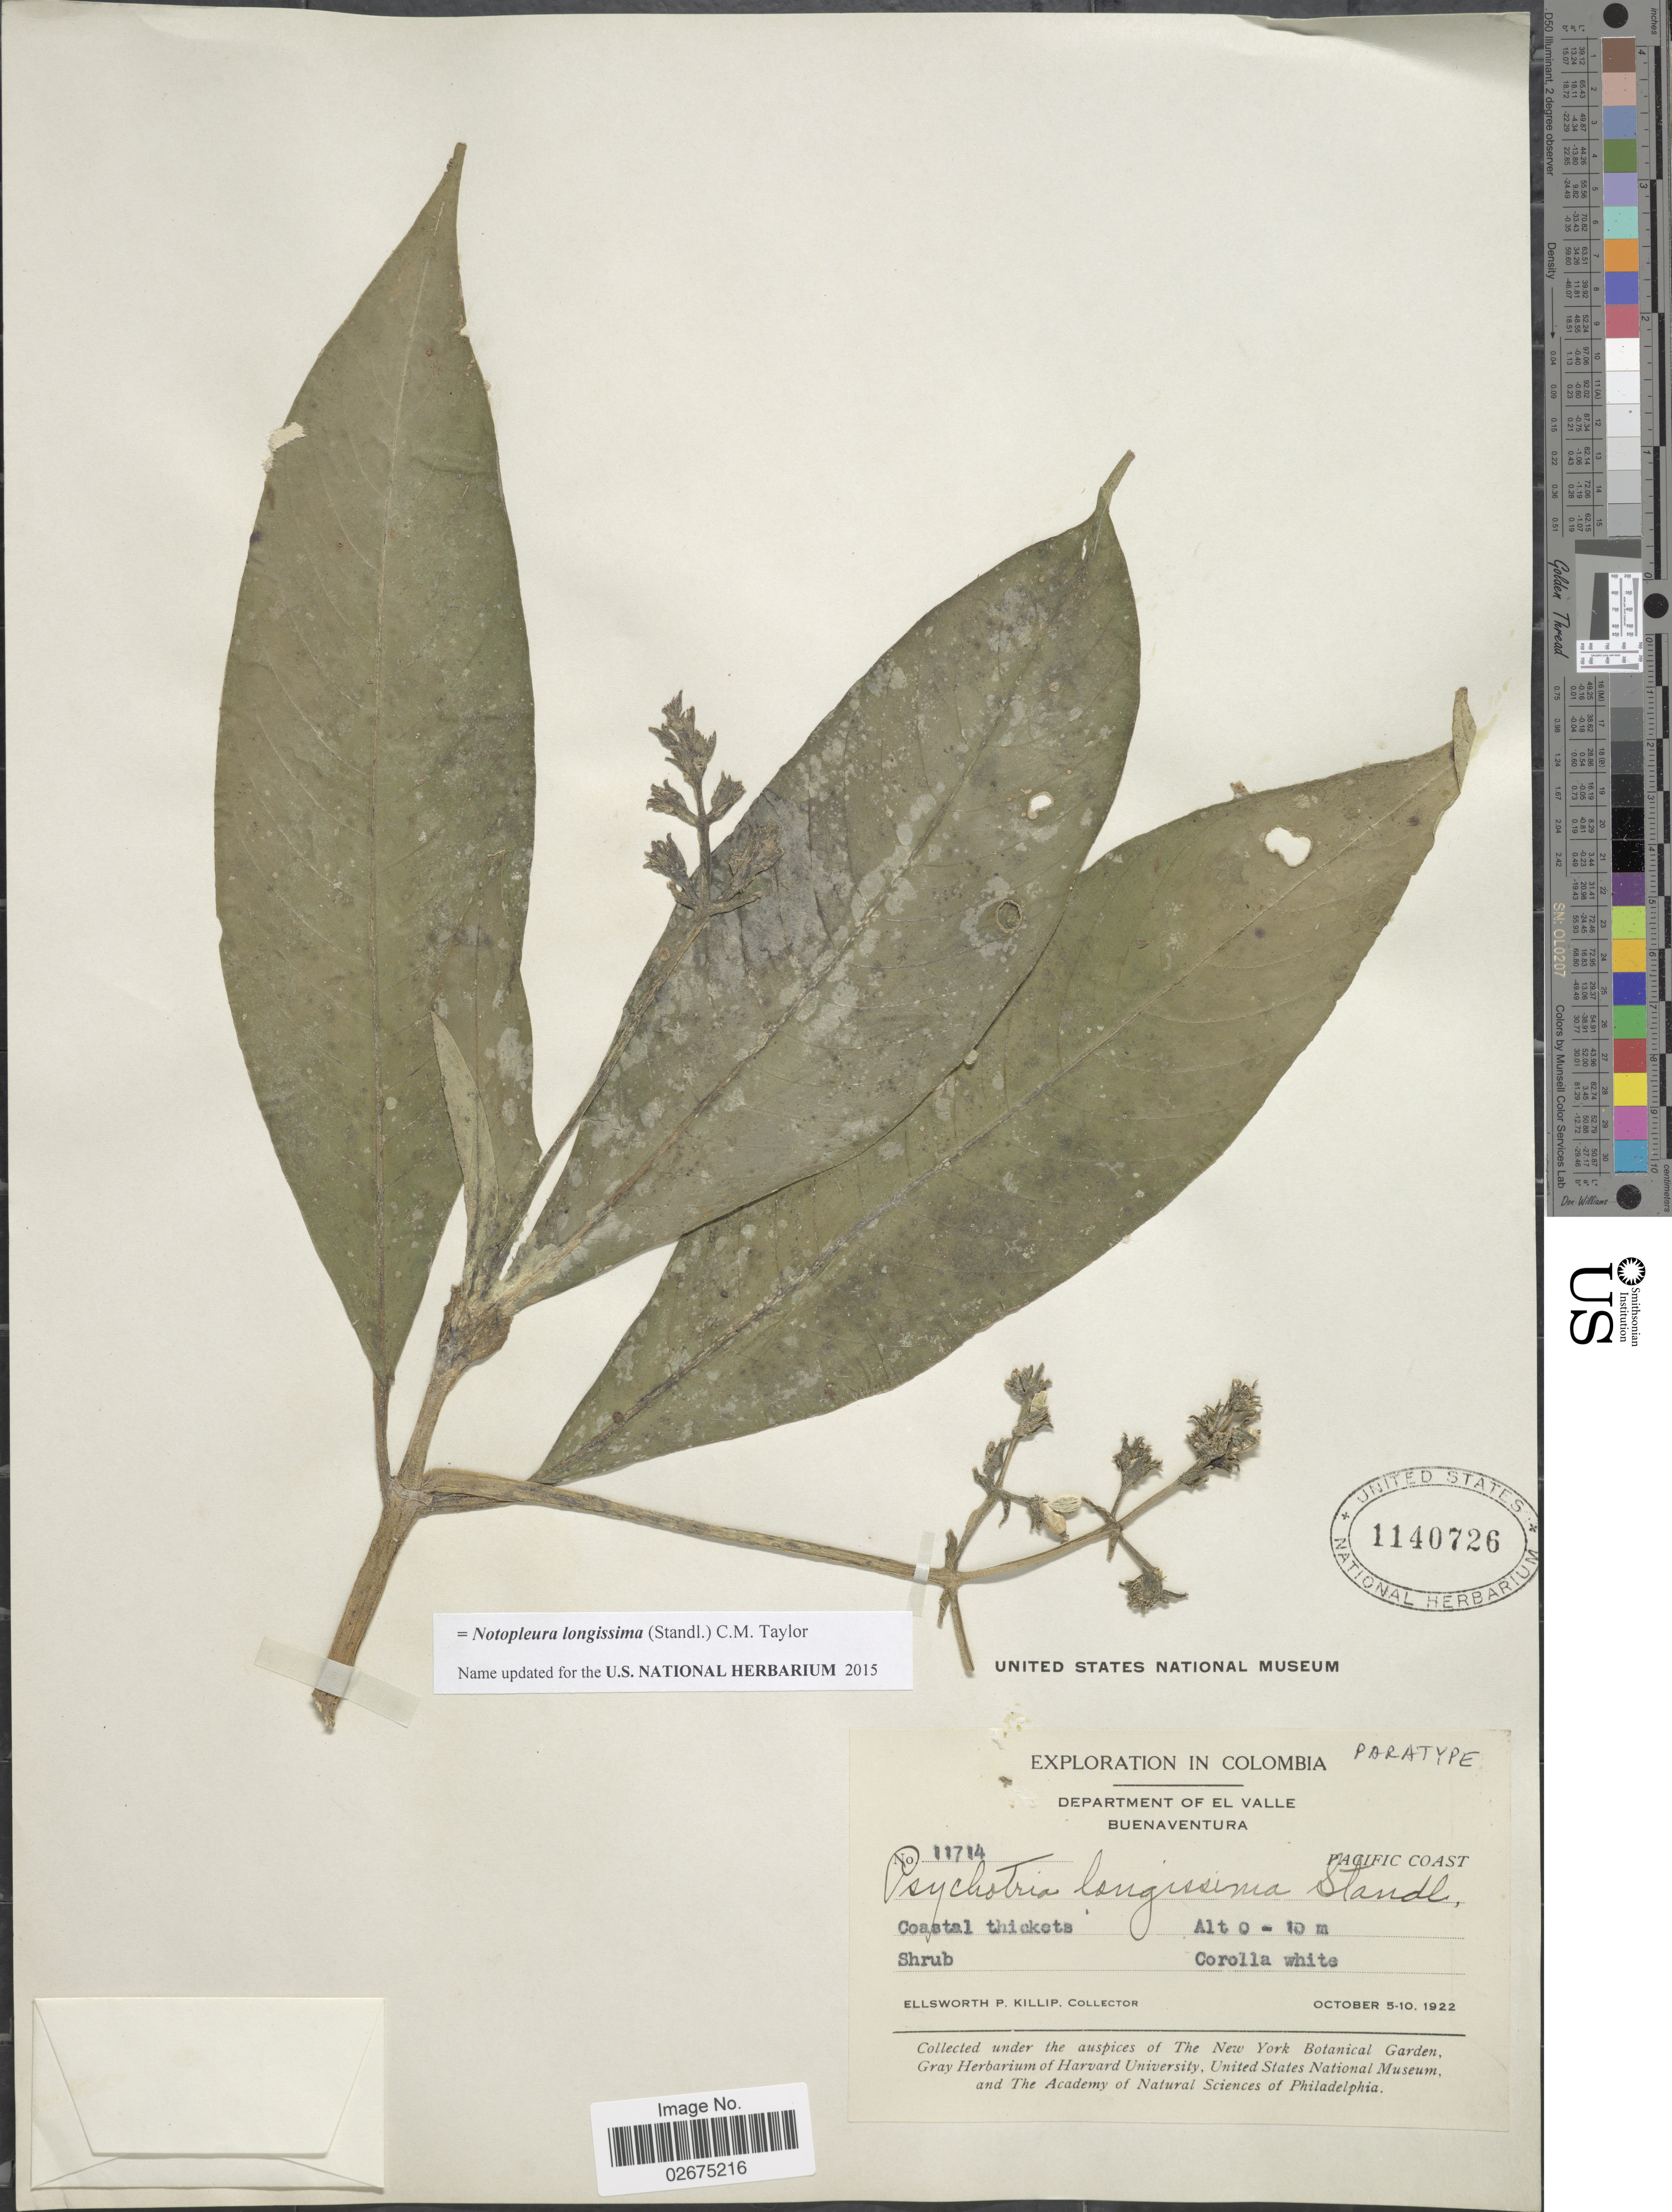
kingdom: Plantae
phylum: Tracheophyta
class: Magnoliopsida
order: Gentianales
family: Rubiaceae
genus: Notopleura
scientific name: Notopleura longissima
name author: Bremek.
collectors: E. P. Killip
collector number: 11714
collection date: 1922-10-05/1922-10-10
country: Colombia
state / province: Valle del Cauca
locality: Department of El Valle Buenaventura, Pacific Coast, Coastal thickets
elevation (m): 0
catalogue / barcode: US 1140726